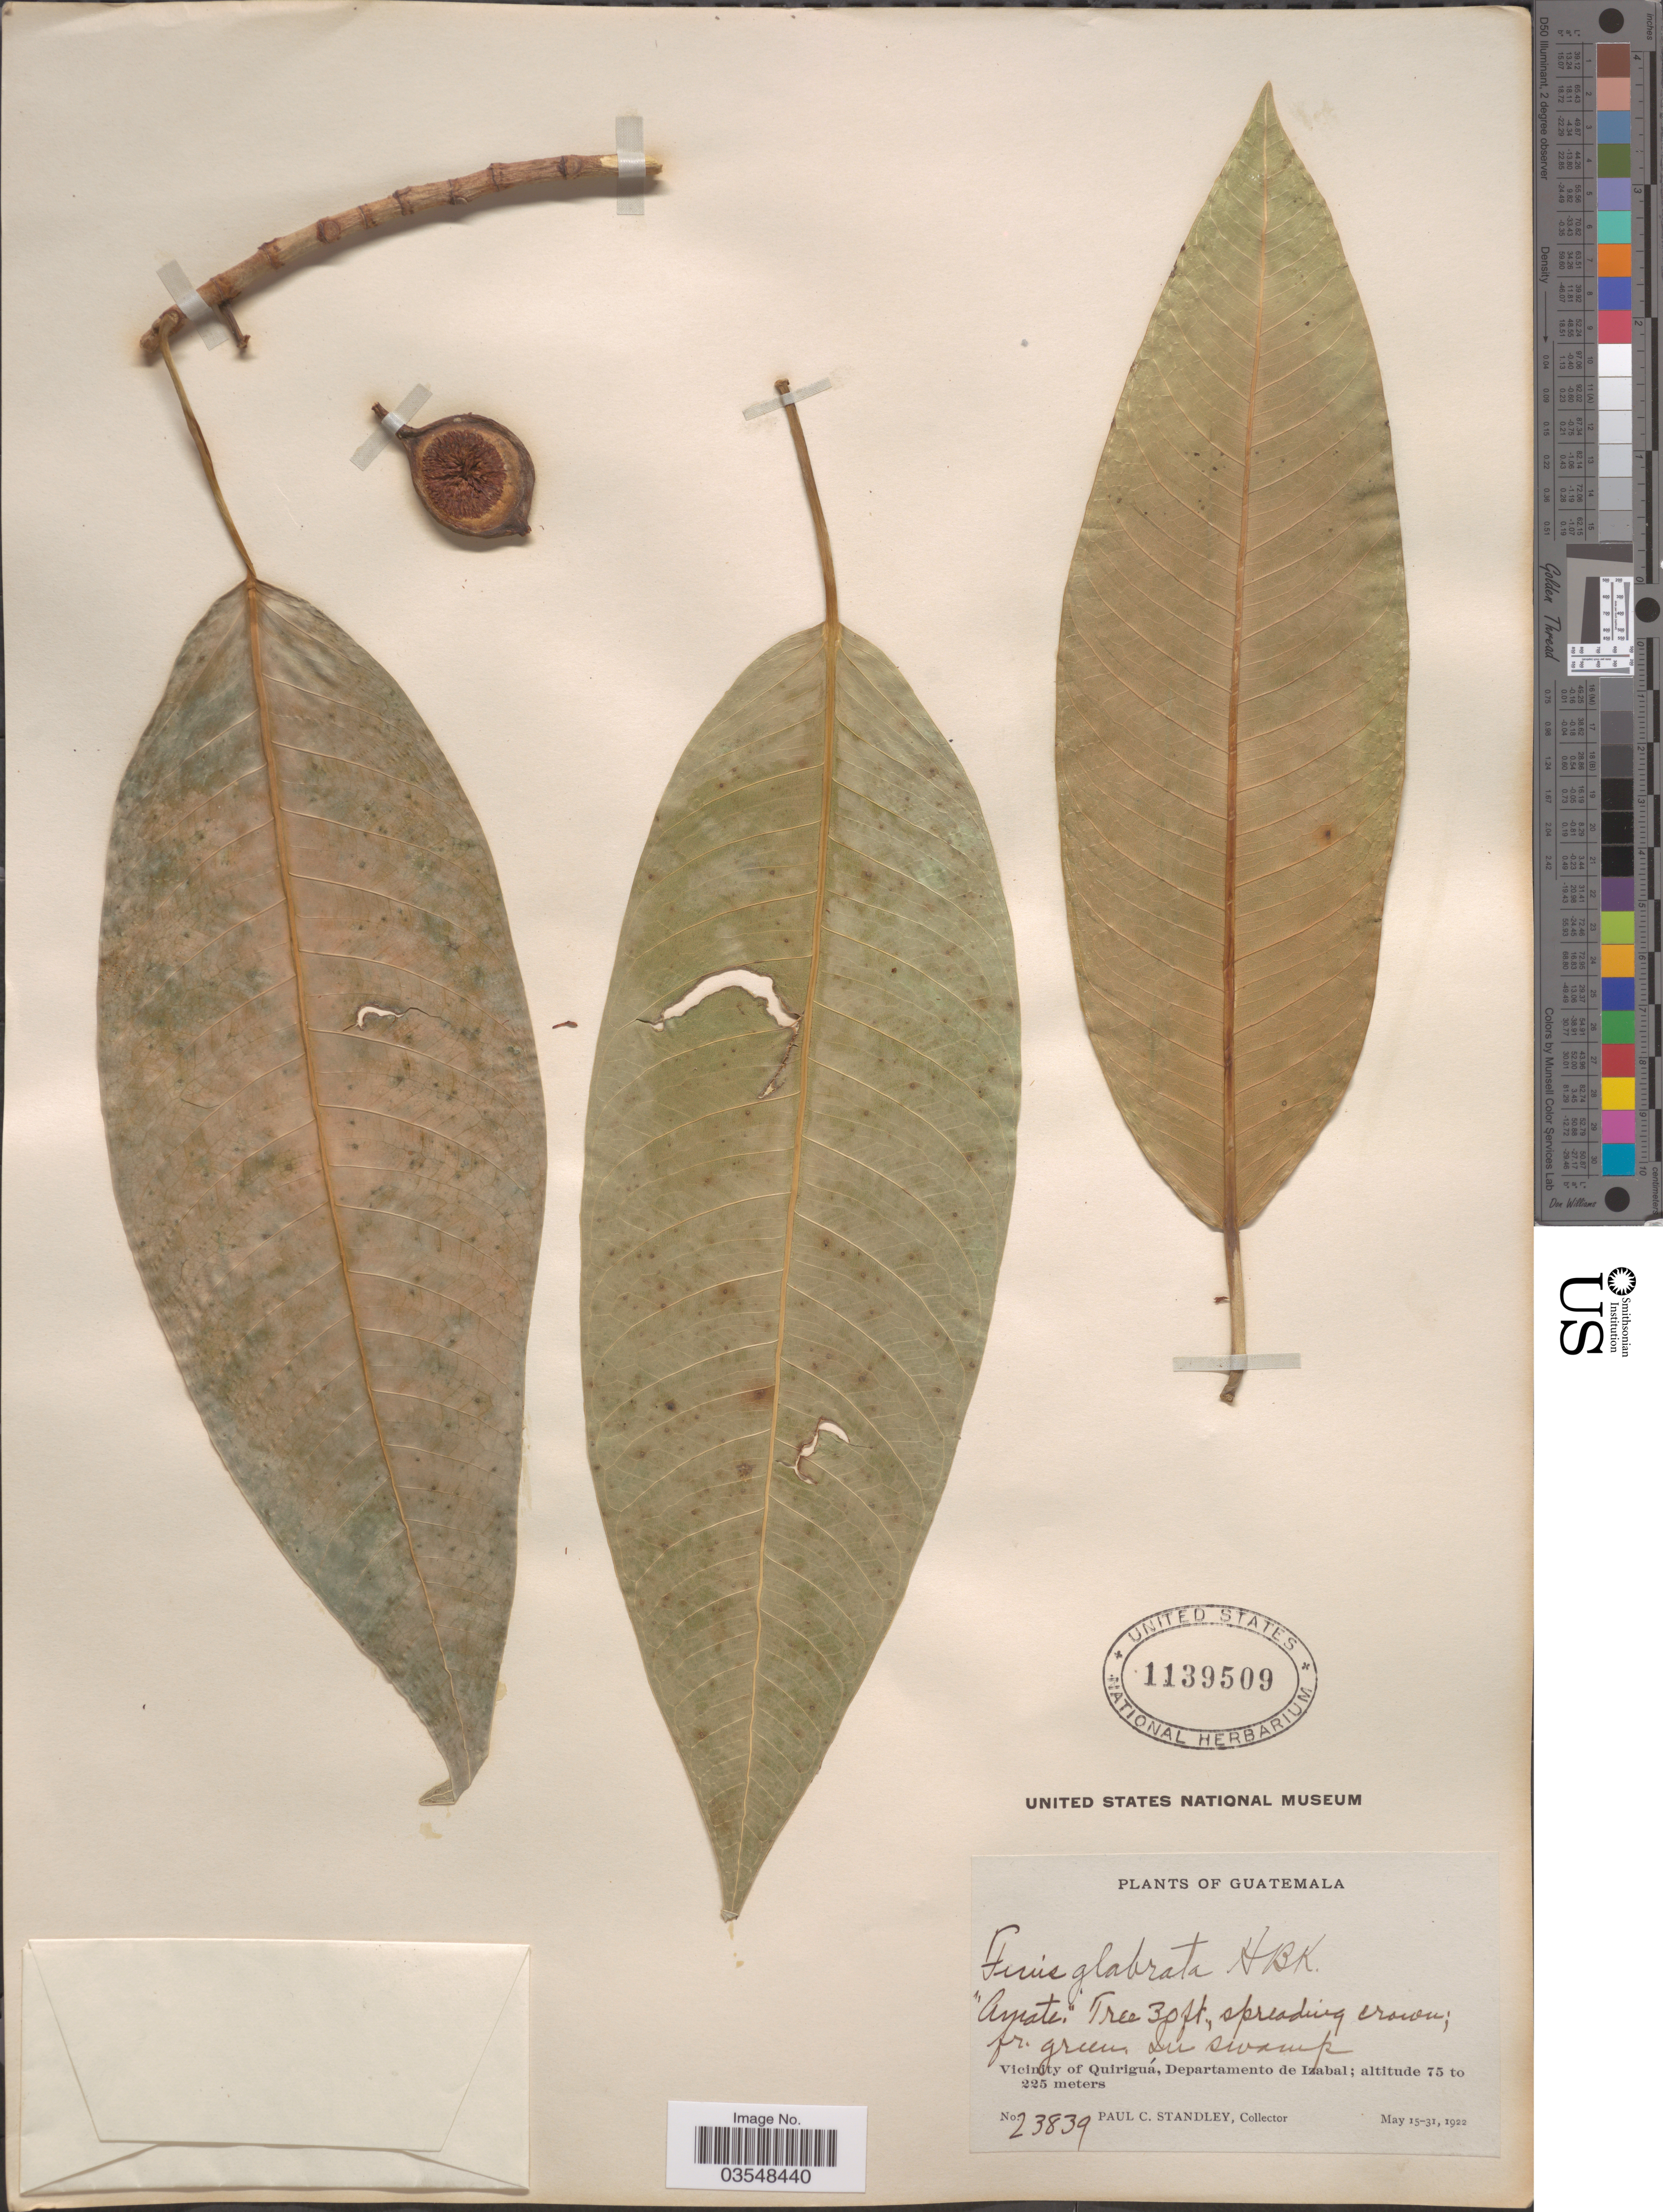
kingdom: Plantae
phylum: Tracheophyta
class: Magnoliopsida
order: Rosales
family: Moraceae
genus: Ficus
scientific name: Ficus glabrata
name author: Kunth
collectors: P. C. Standley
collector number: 23839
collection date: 1922-05-15/1922-05-31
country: Guatemala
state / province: Izabal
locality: Vicinity of Quiriguá, Departamento de Izabal.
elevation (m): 75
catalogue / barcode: US 1139509